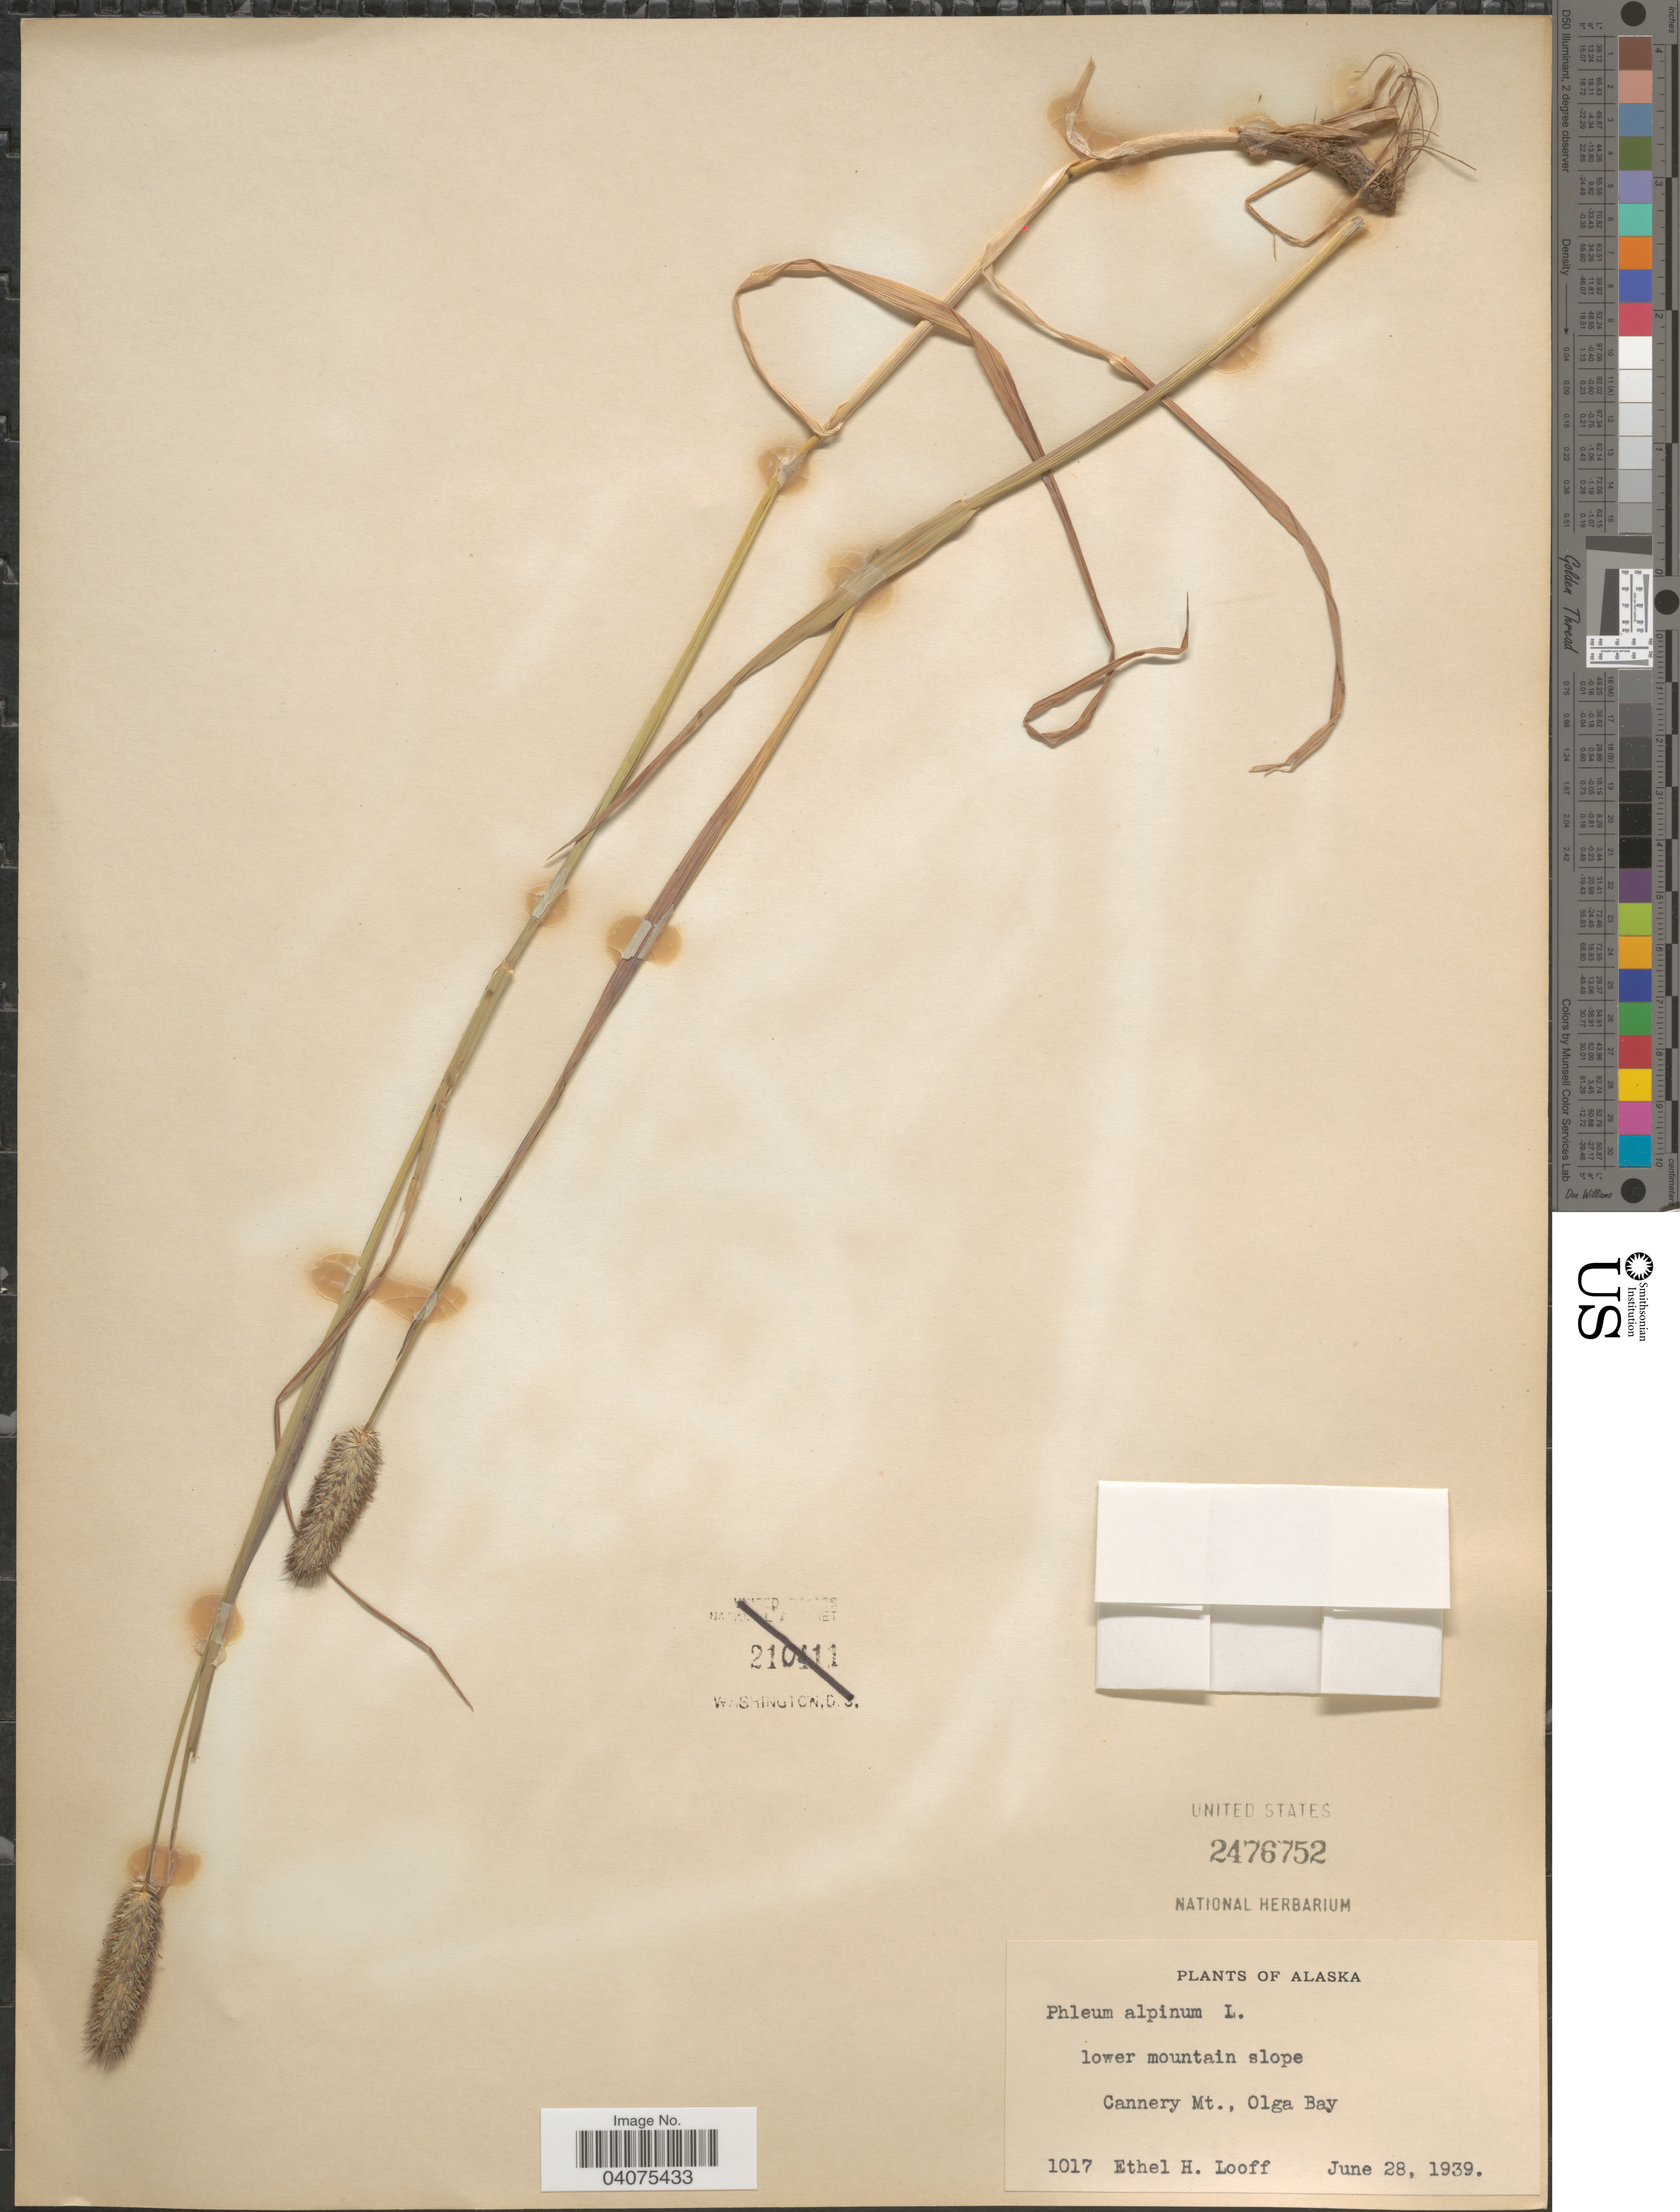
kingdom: Plantae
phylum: Tracheophyta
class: Liliopsida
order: Poales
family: Poaceae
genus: Phleum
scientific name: Phleum alpinum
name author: L.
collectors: E. Looff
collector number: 1017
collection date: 1939-06-28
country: United States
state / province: Alaska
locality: Lower mountain slope Cannery Mt., Olga Bay.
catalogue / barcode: US 2476752